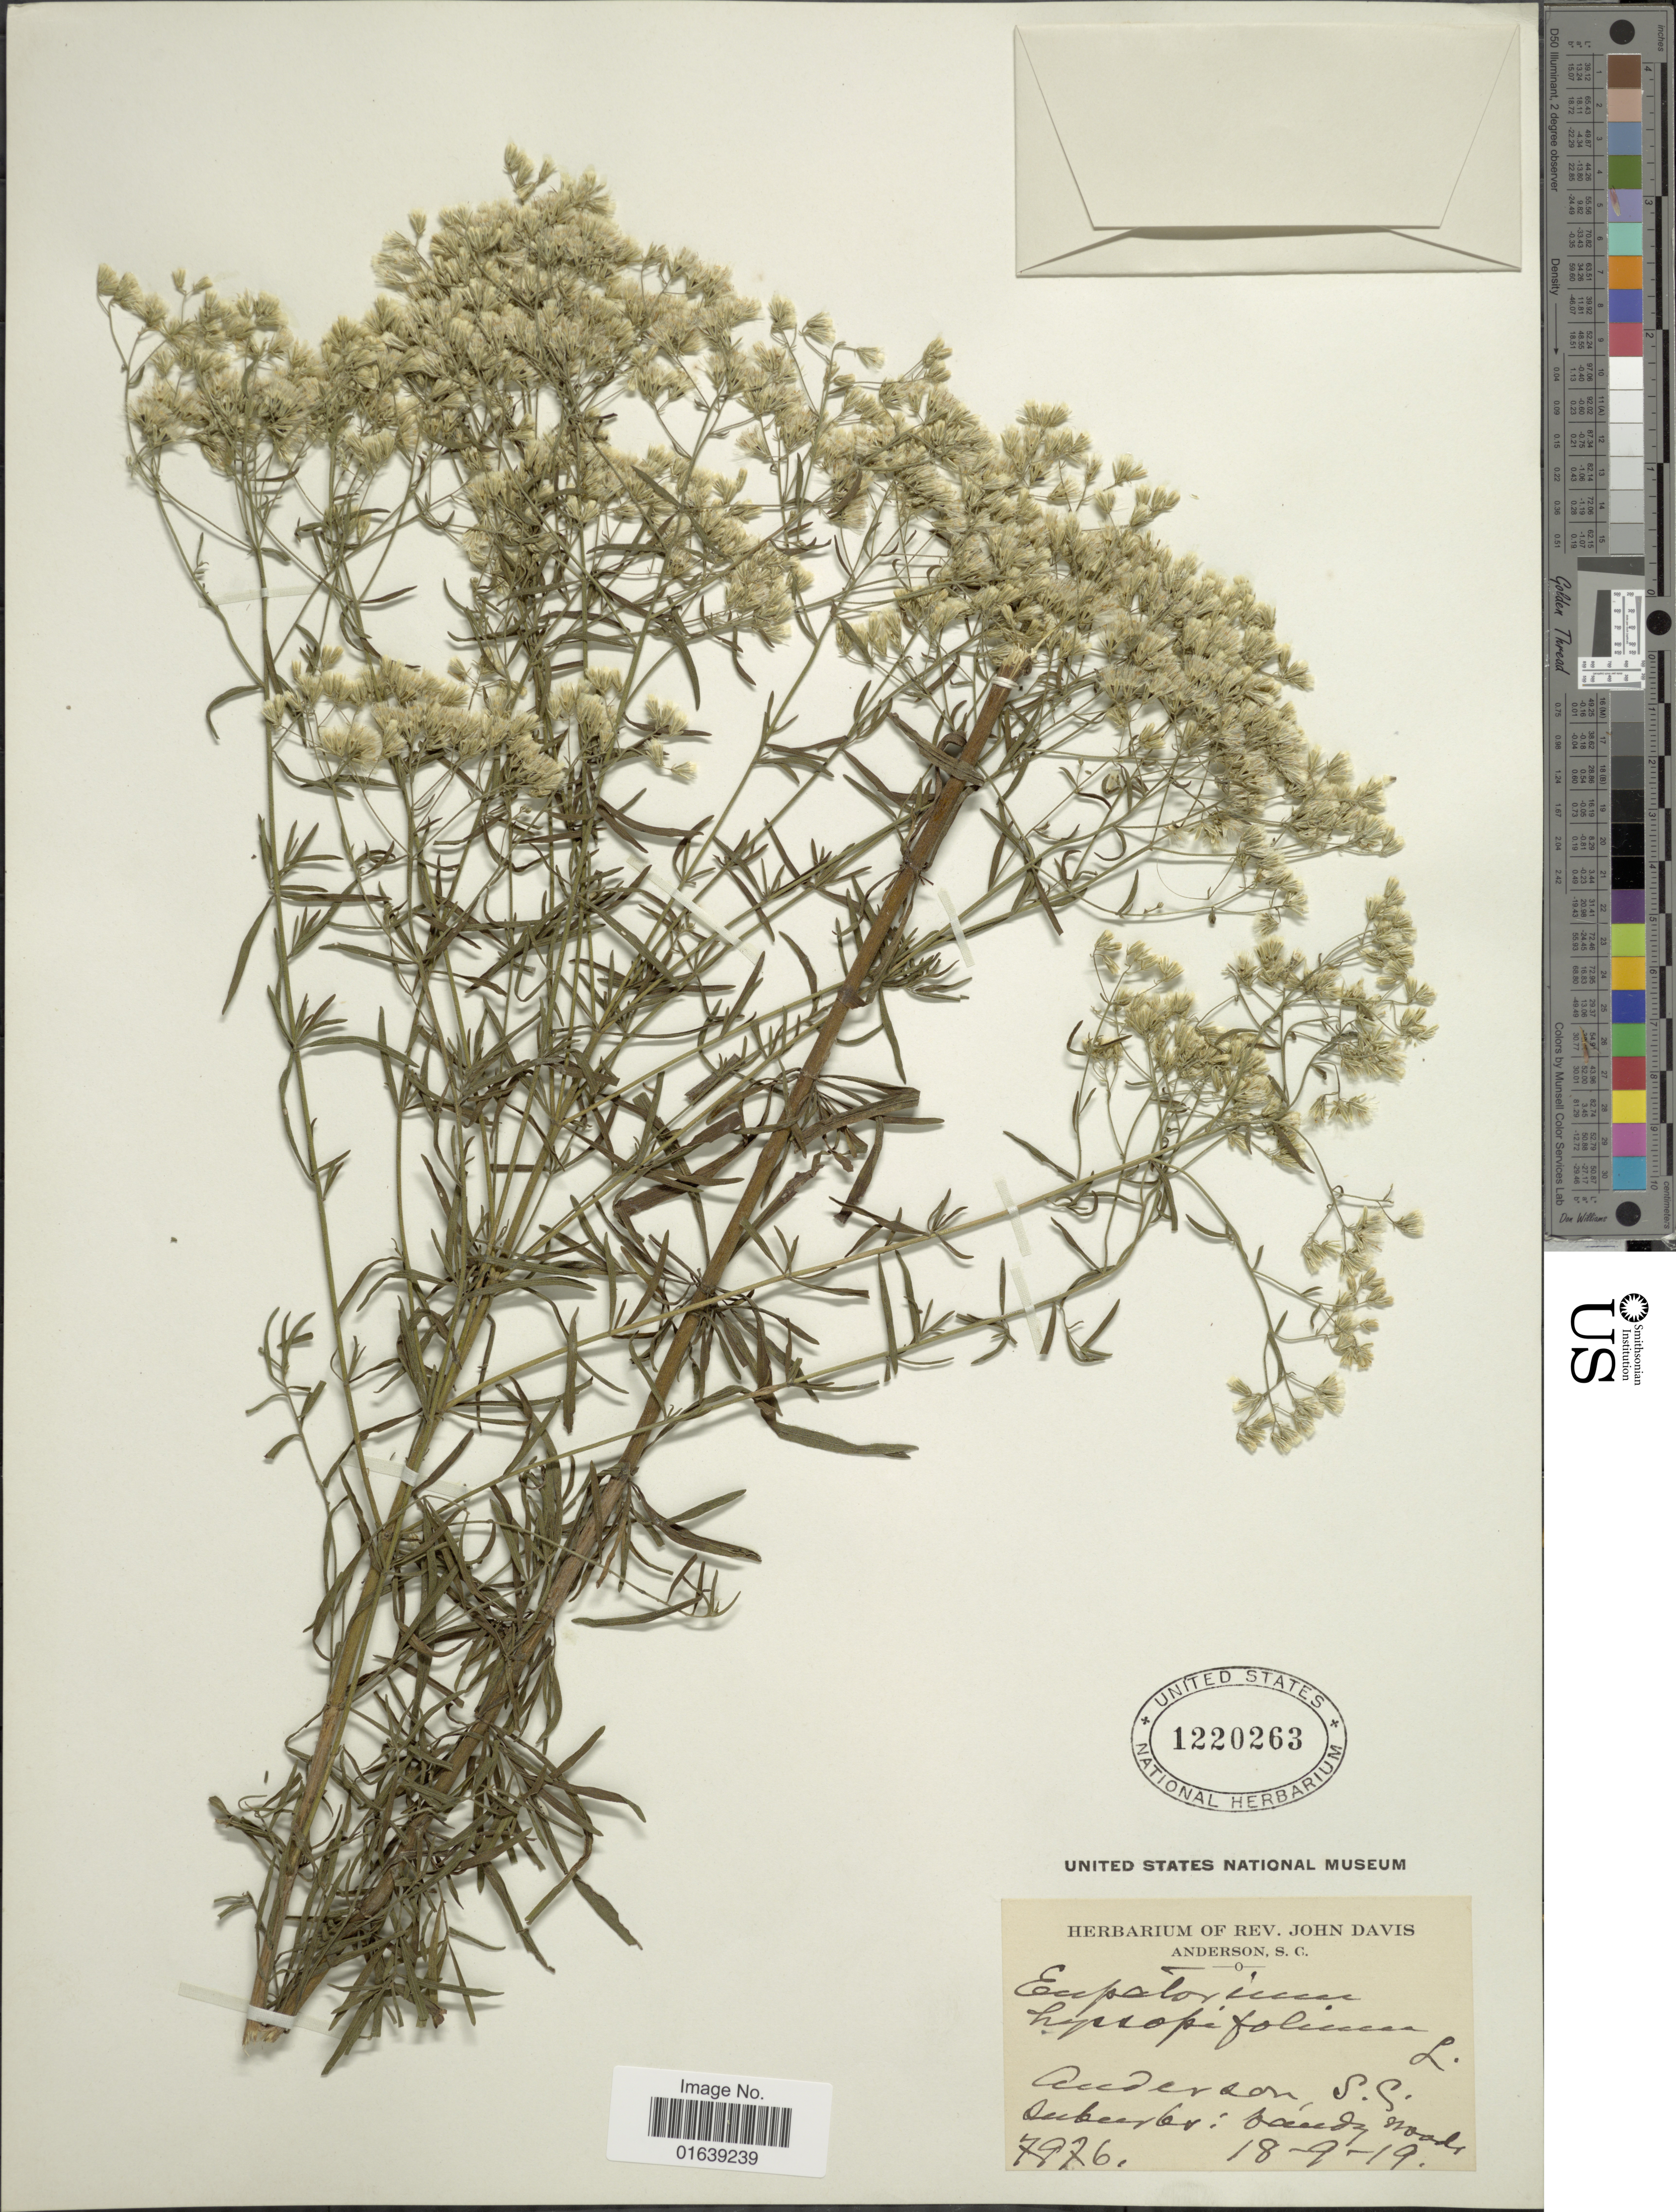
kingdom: Plantae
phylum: Tracheophyta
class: Magnoliopsida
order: Asterales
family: Asteraceae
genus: Eupatorium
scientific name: Eupatorium hyssopifolium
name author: L.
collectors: ex herb. Rev. John Davis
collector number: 7976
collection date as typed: Transcribed d/m/y: 18/9/19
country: United States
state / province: South Carolina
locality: Anderson, S. C. [illegible text] Cr.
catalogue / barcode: US 1220263